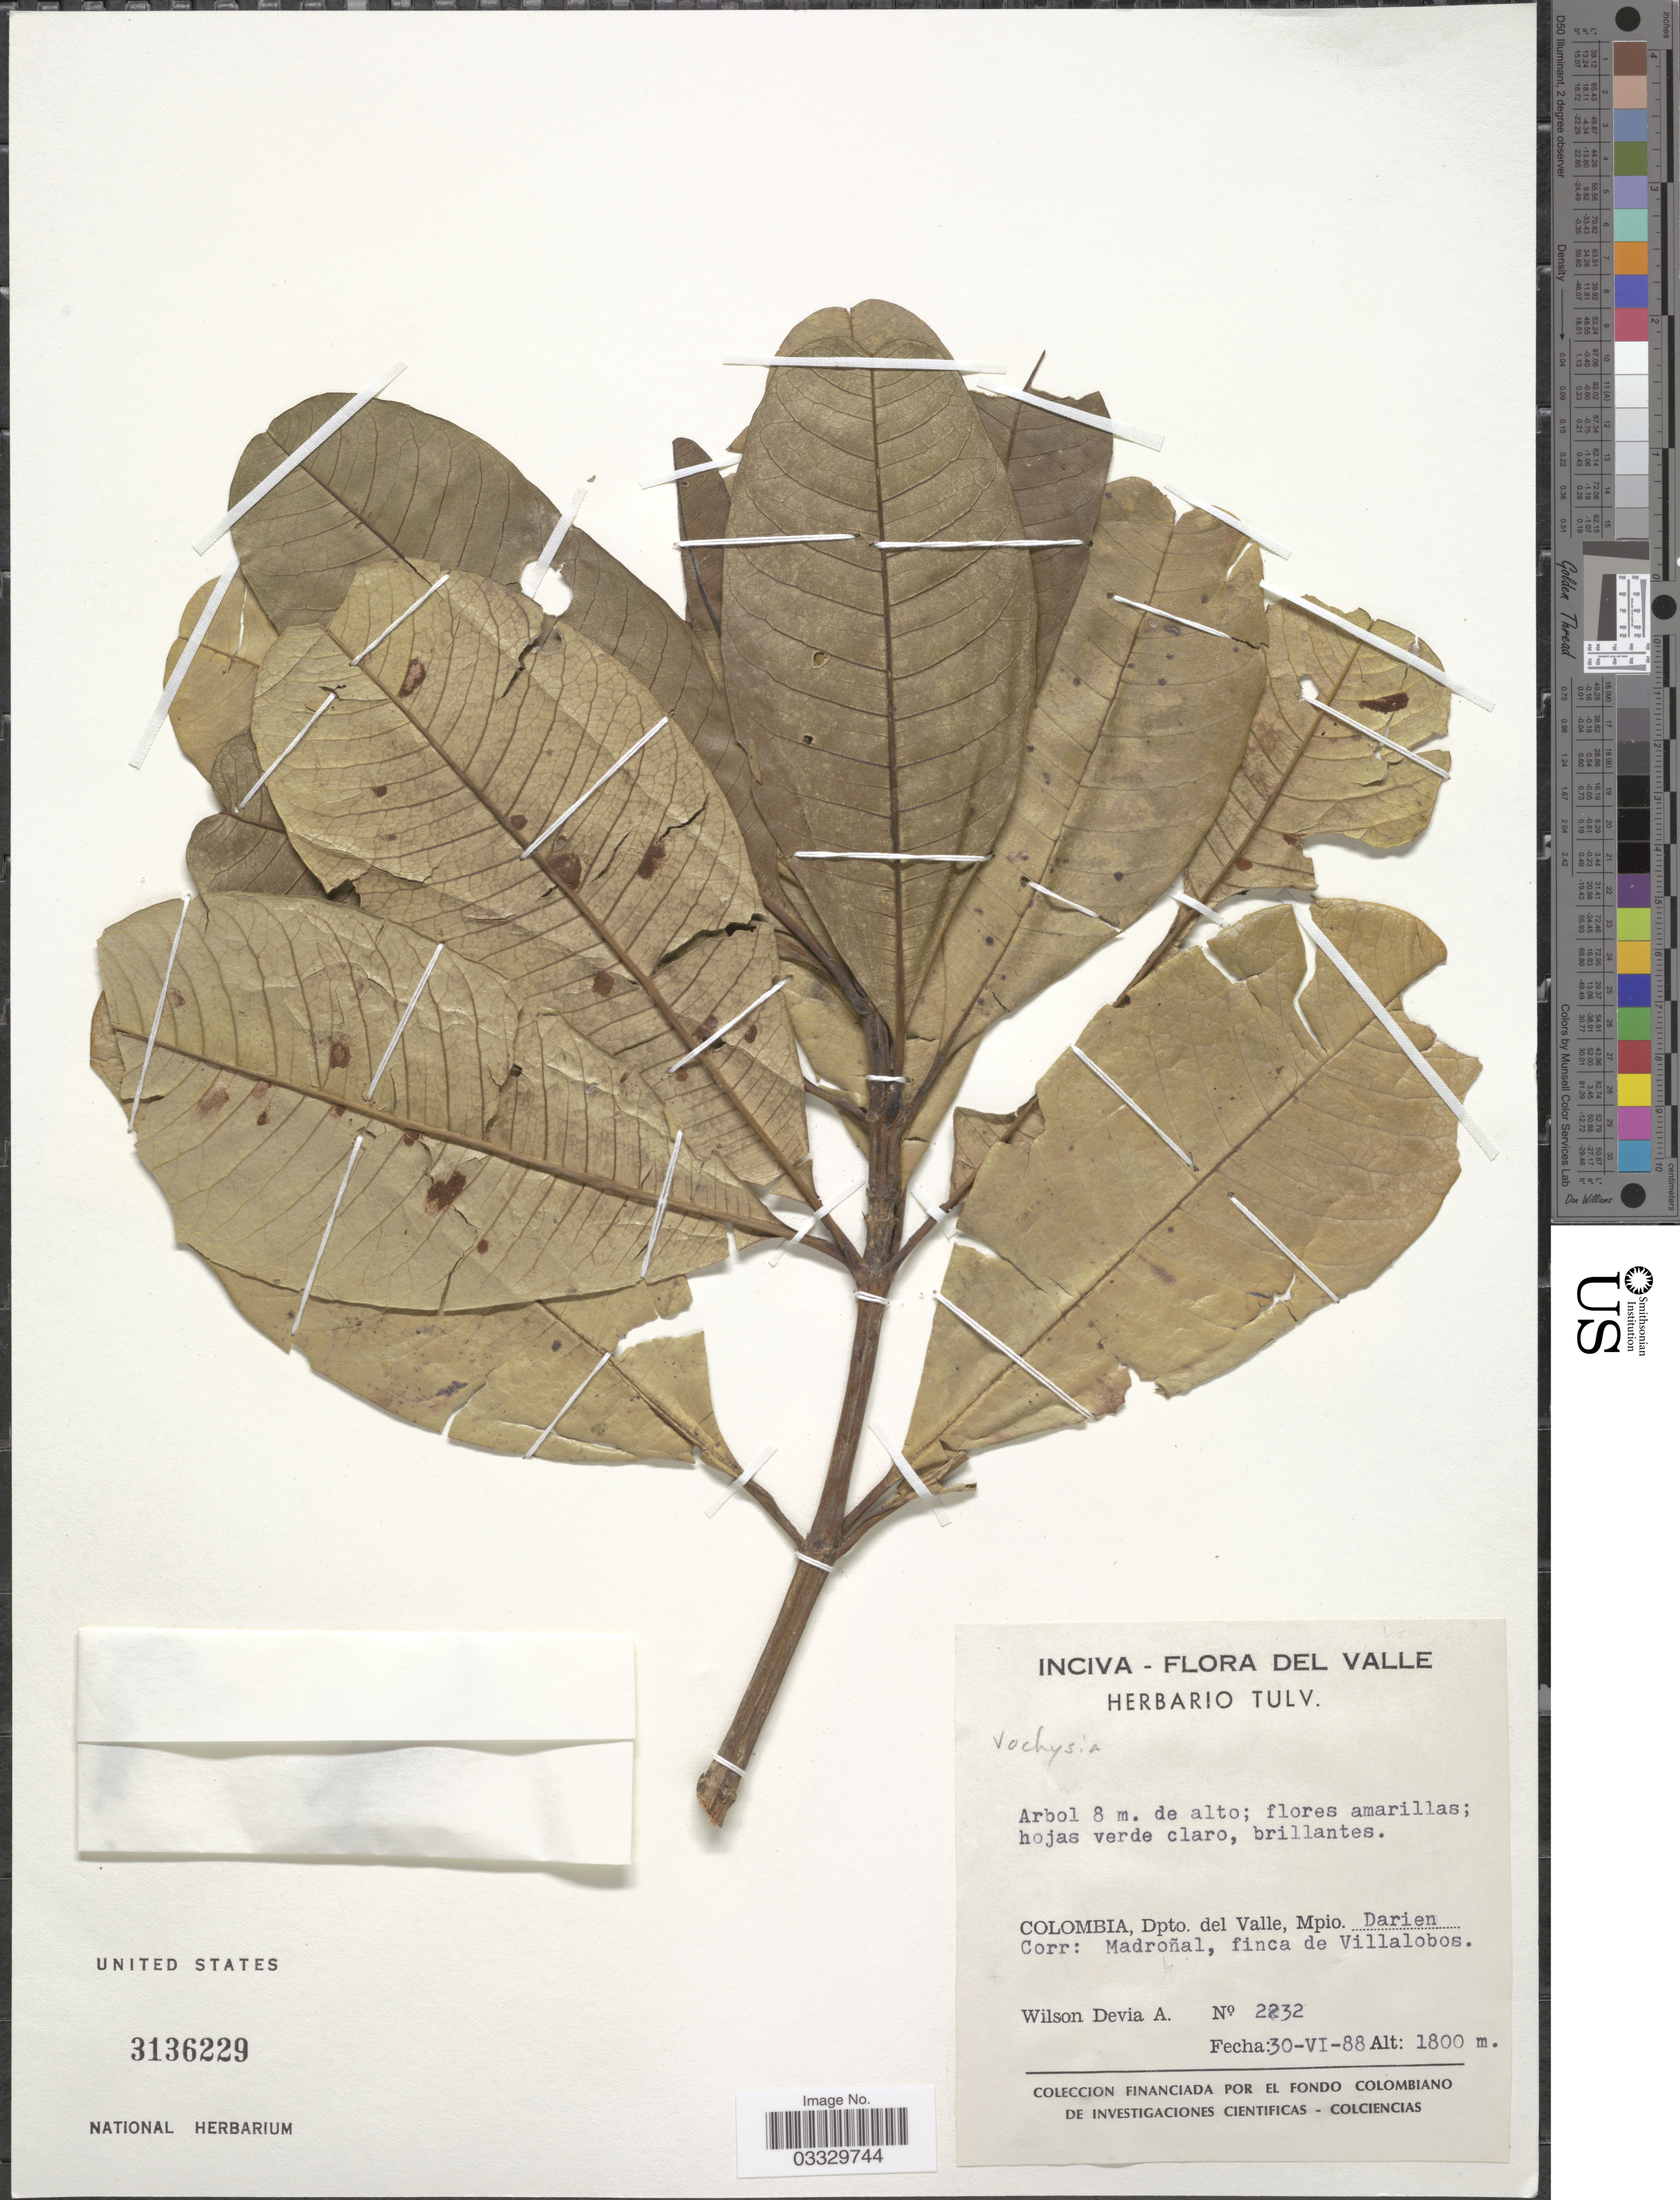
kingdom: Plantae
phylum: Tracheophyta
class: Magnoliopsida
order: Myrtales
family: Vochysiaceae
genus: Vochysia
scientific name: Vochysia sp.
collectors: W. Devia A.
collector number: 2232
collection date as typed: Transcribed d/m/y: 30/6/88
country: Colombia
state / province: Valle del Cauca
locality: Dpto. del Valle, Mpio. Darien Corr: Madroñal, finca de Villalobos.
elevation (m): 1800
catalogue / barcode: US 3136229